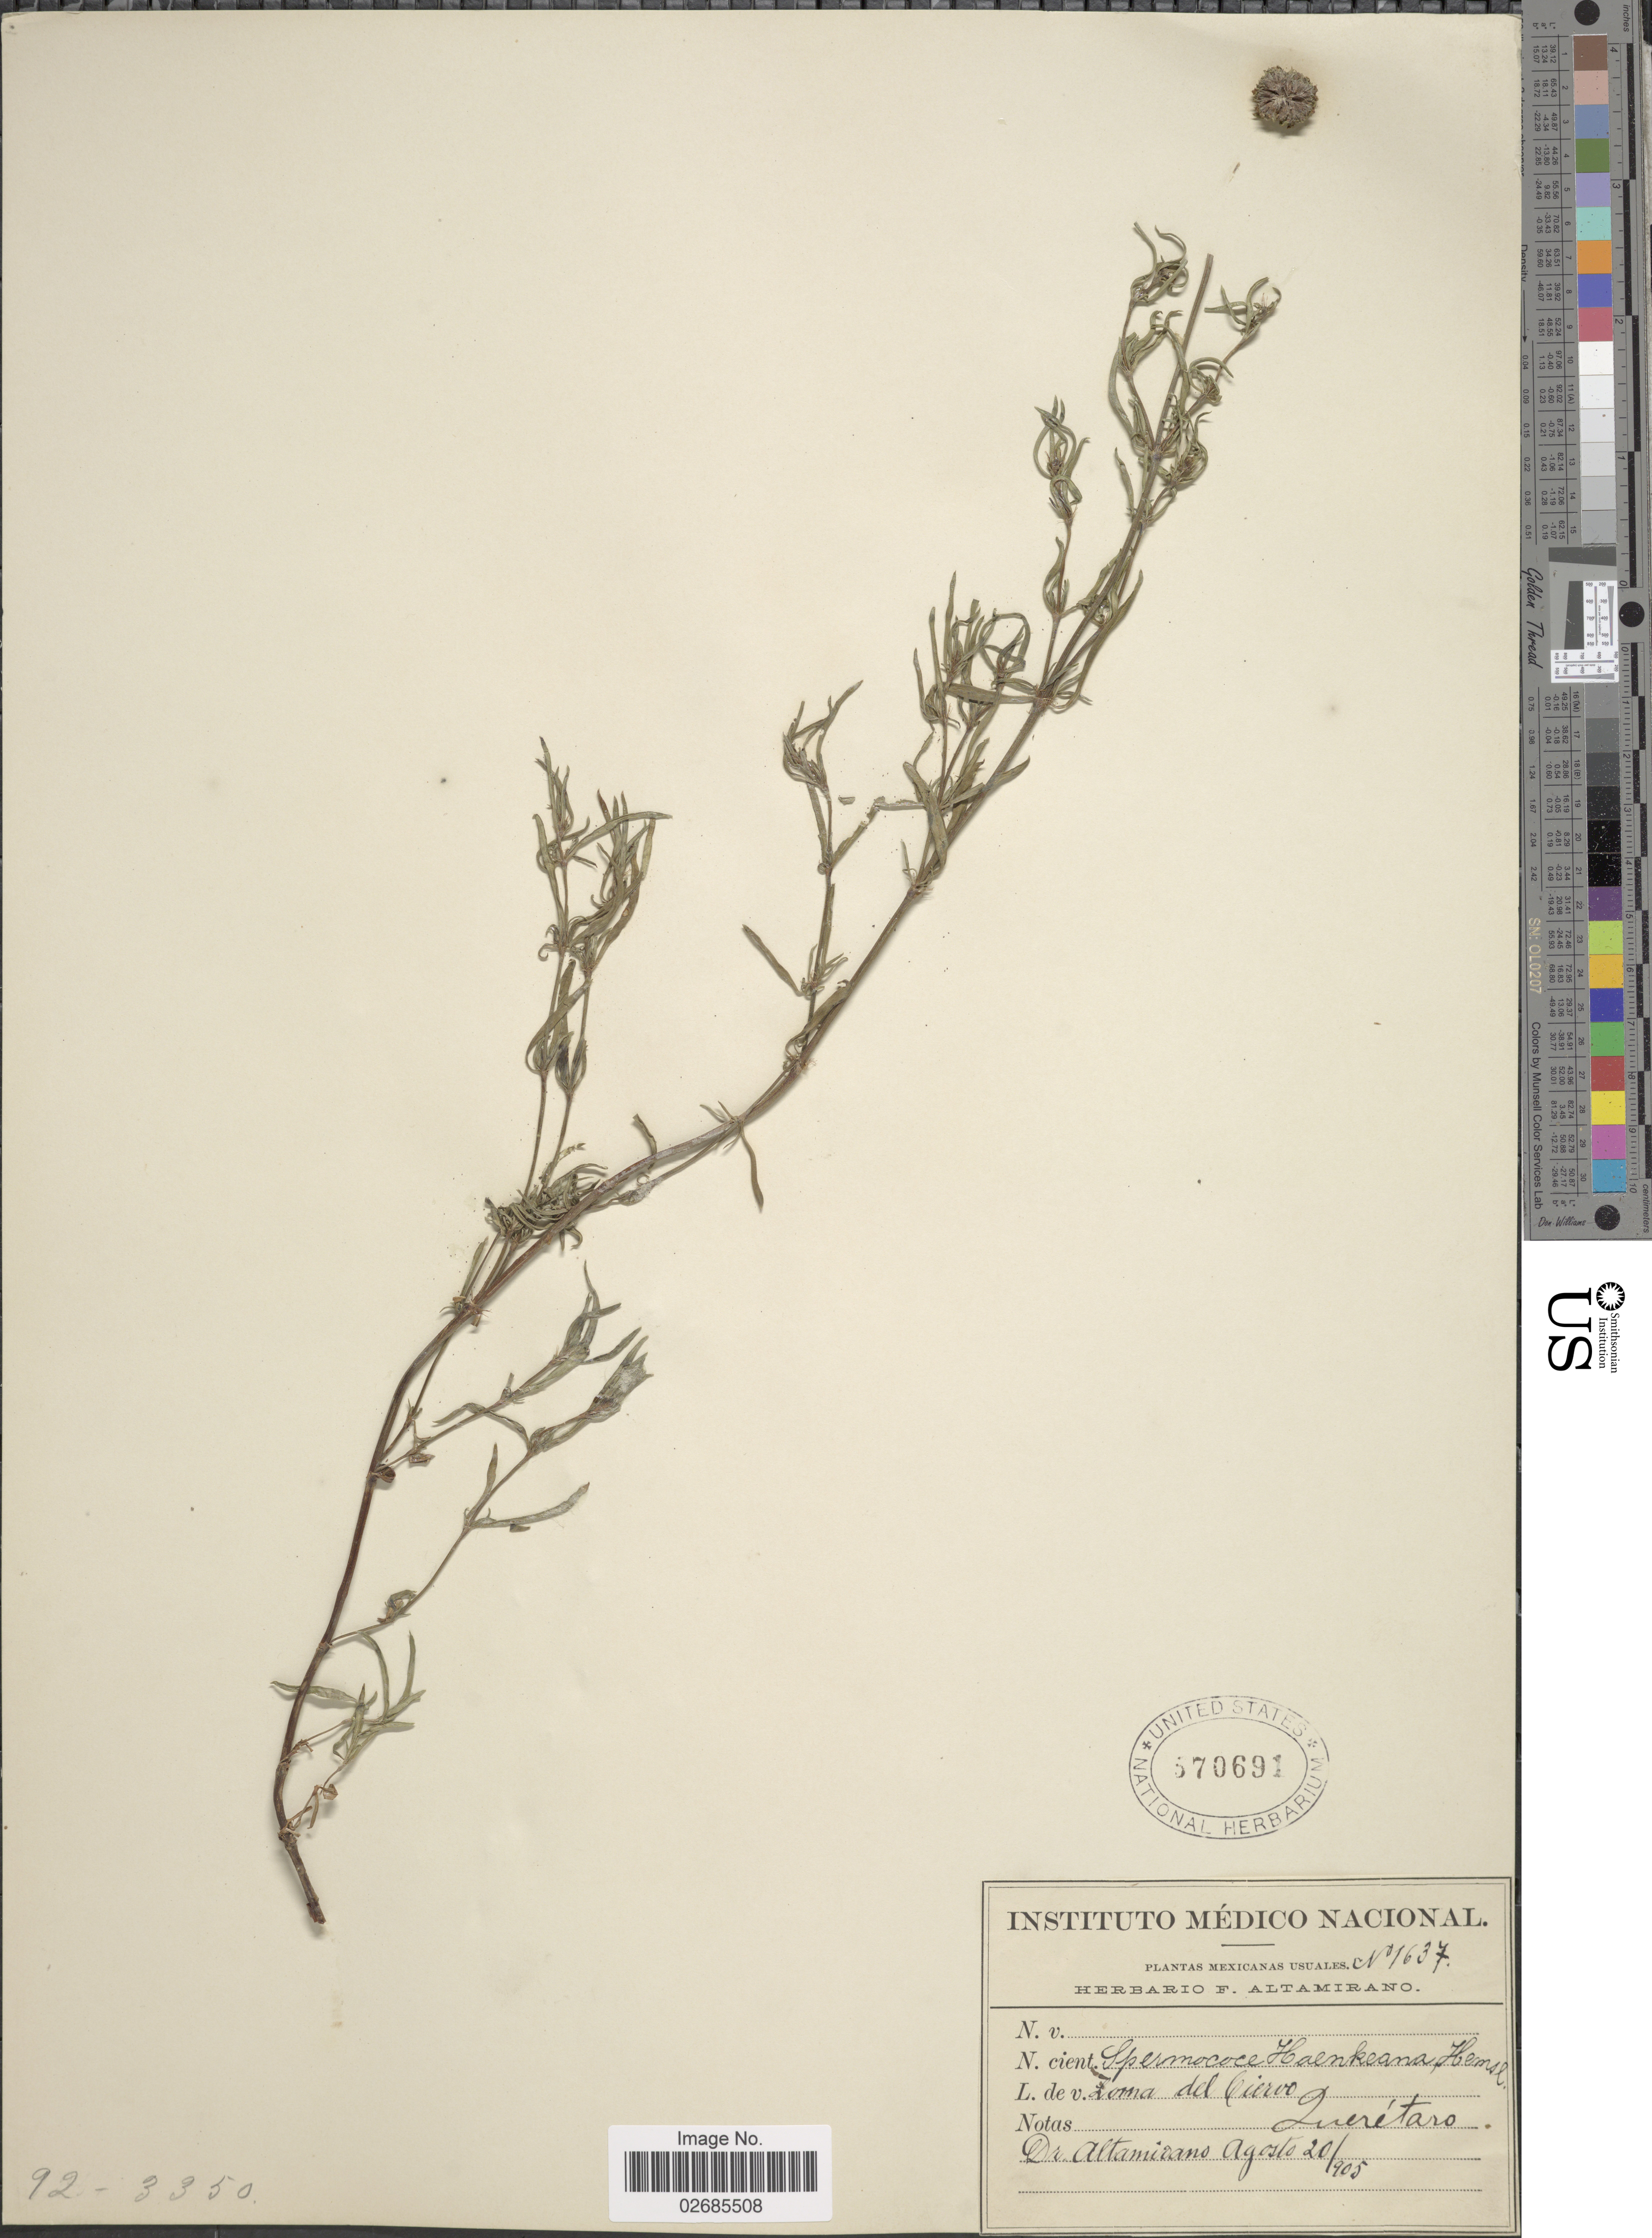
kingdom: Plantae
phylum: Tracheophyta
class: Magnoliopsida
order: Gentianales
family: Rubiaceae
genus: Borreria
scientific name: Borreria haenkeana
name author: DC.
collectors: Altamirano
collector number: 1637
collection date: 1905-08-20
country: Mexico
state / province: Querétaro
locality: Loma del Cuervo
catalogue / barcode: US 570691